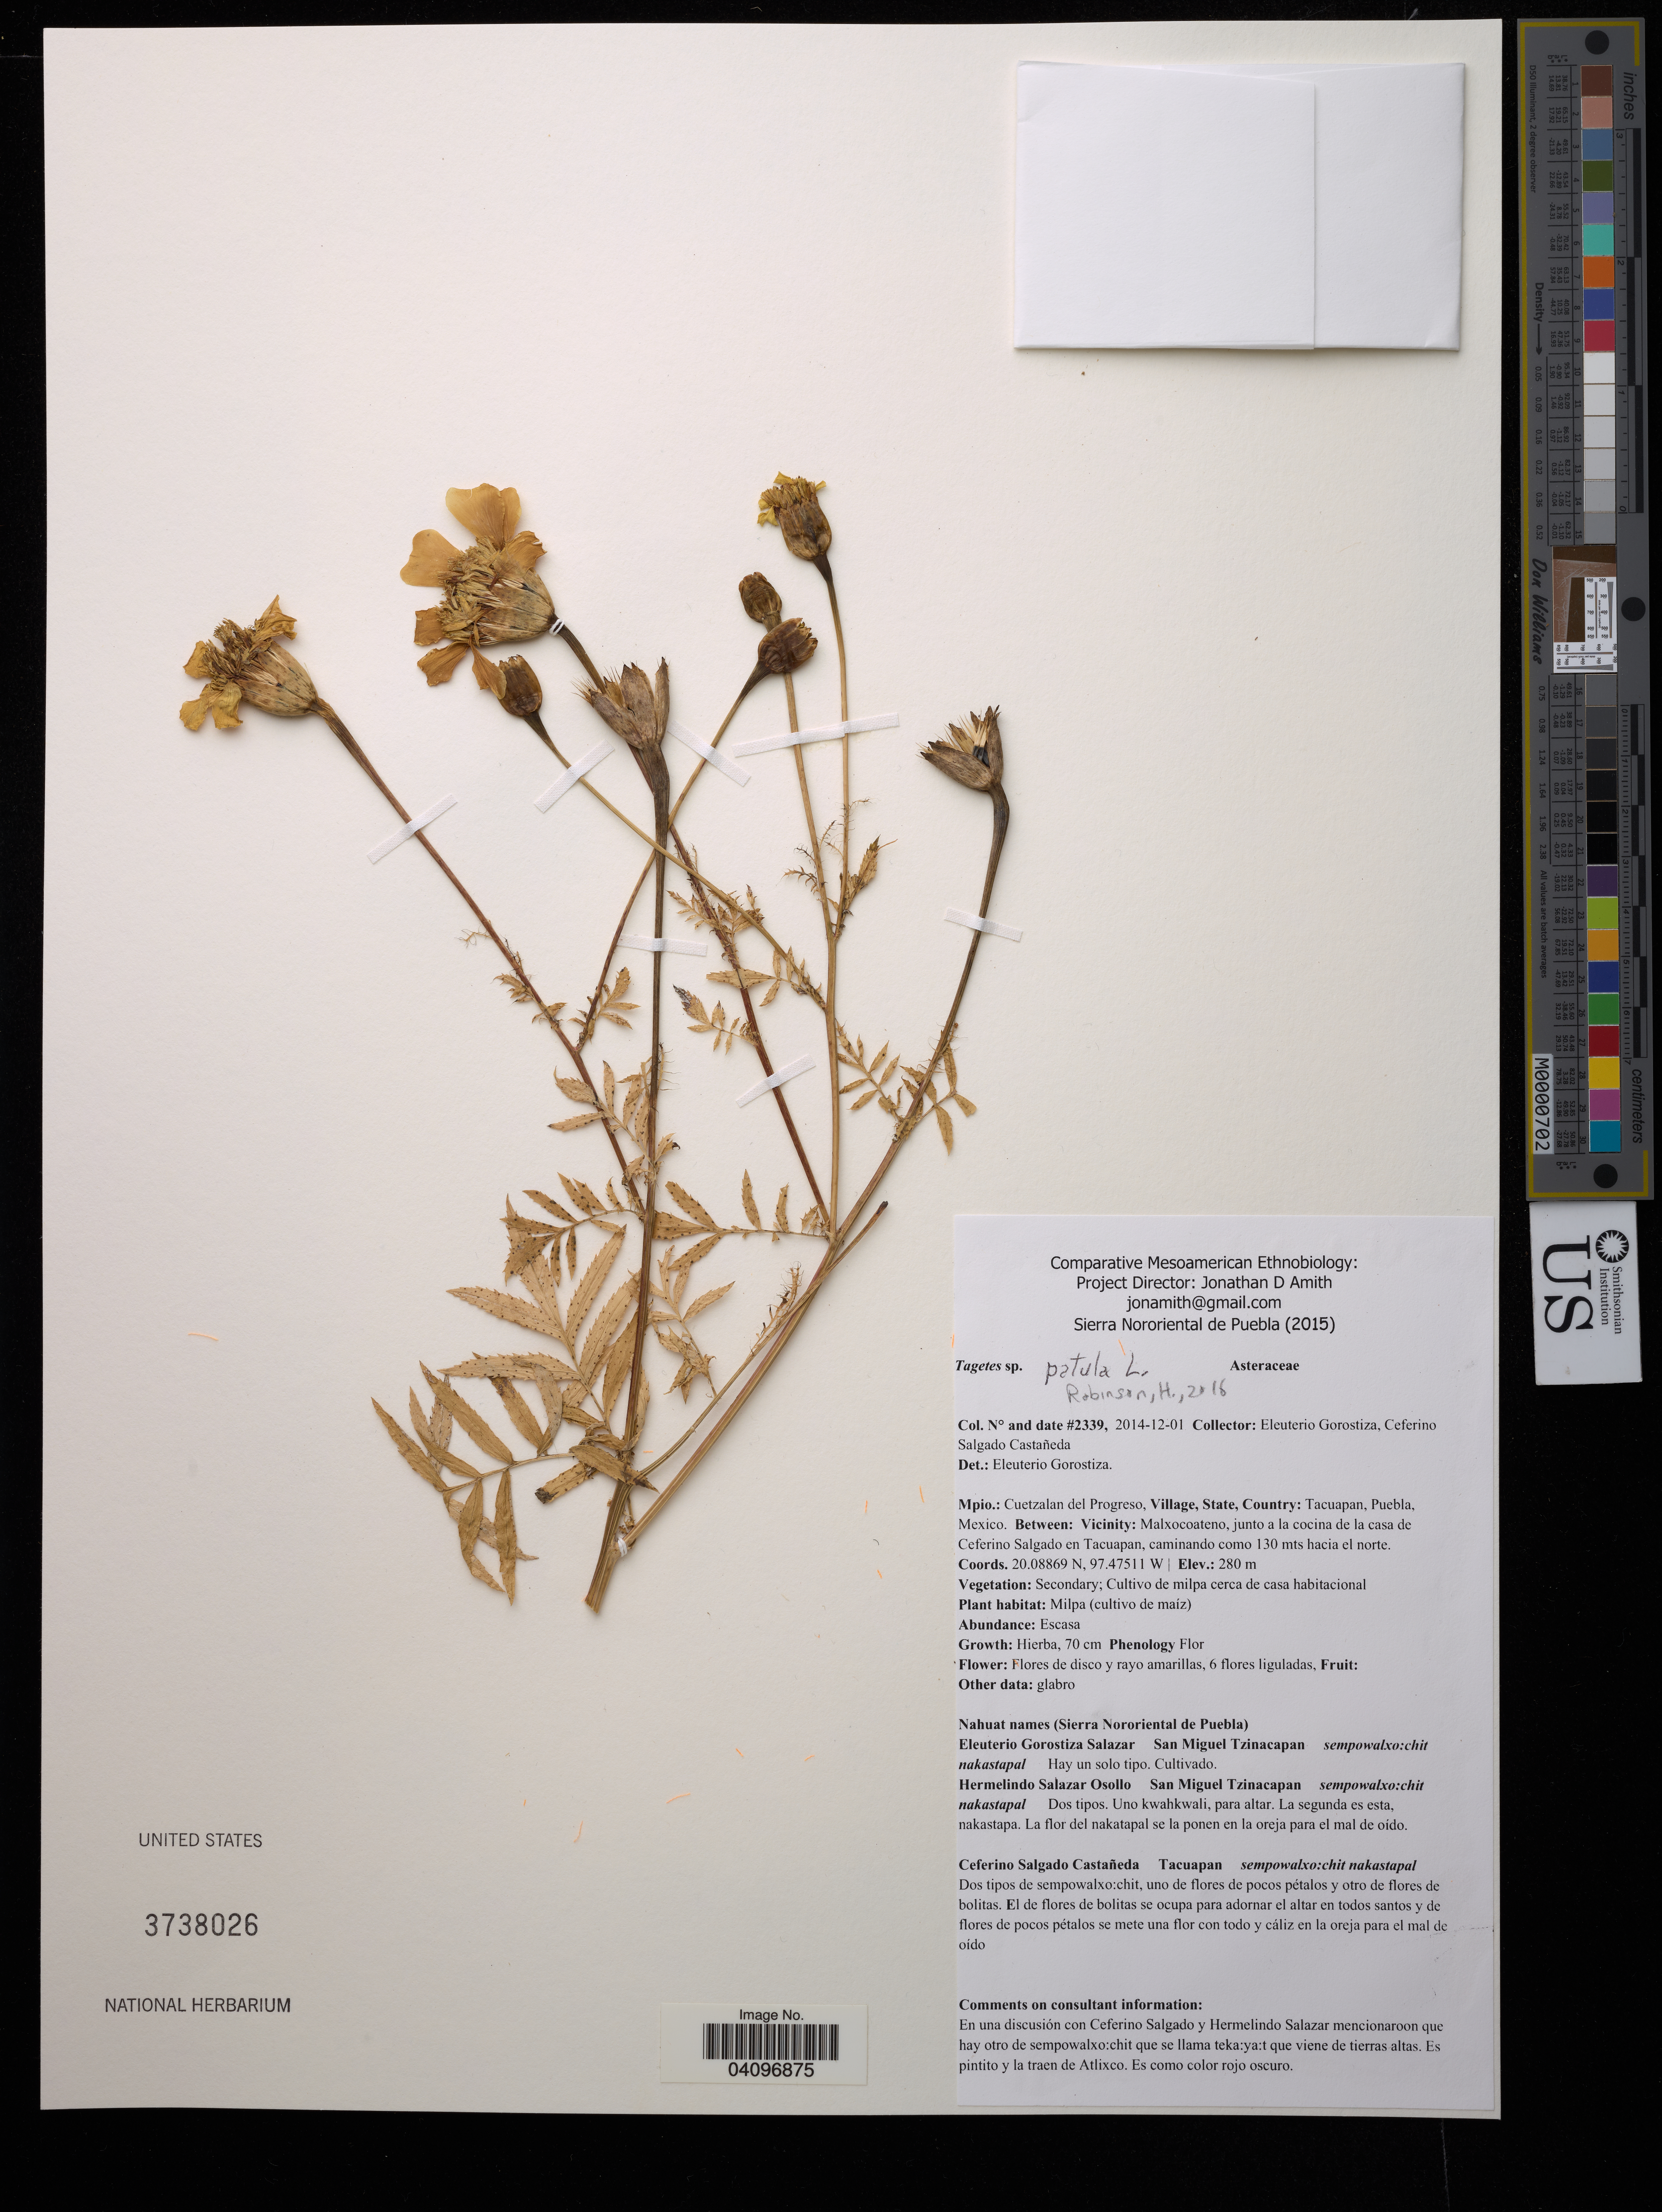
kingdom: Plantae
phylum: Tracheophyta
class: Magnoliopsida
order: Asterales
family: Asteraceae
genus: Tagetes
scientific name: Tagetes patula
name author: L.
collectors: E. Gorostiza S. & H. Salazar Osollo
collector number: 2339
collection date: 2014-12-01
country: Mexico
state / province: Puebla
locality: Cuetzalan del Progreso, Tacuapan, Between: Malxocoateno, junto a la cocina de la casa de Ceferino Salgado en Tacuapan, caminando como 130 m hacia el norte.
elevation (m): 280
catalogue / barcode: US 3738026